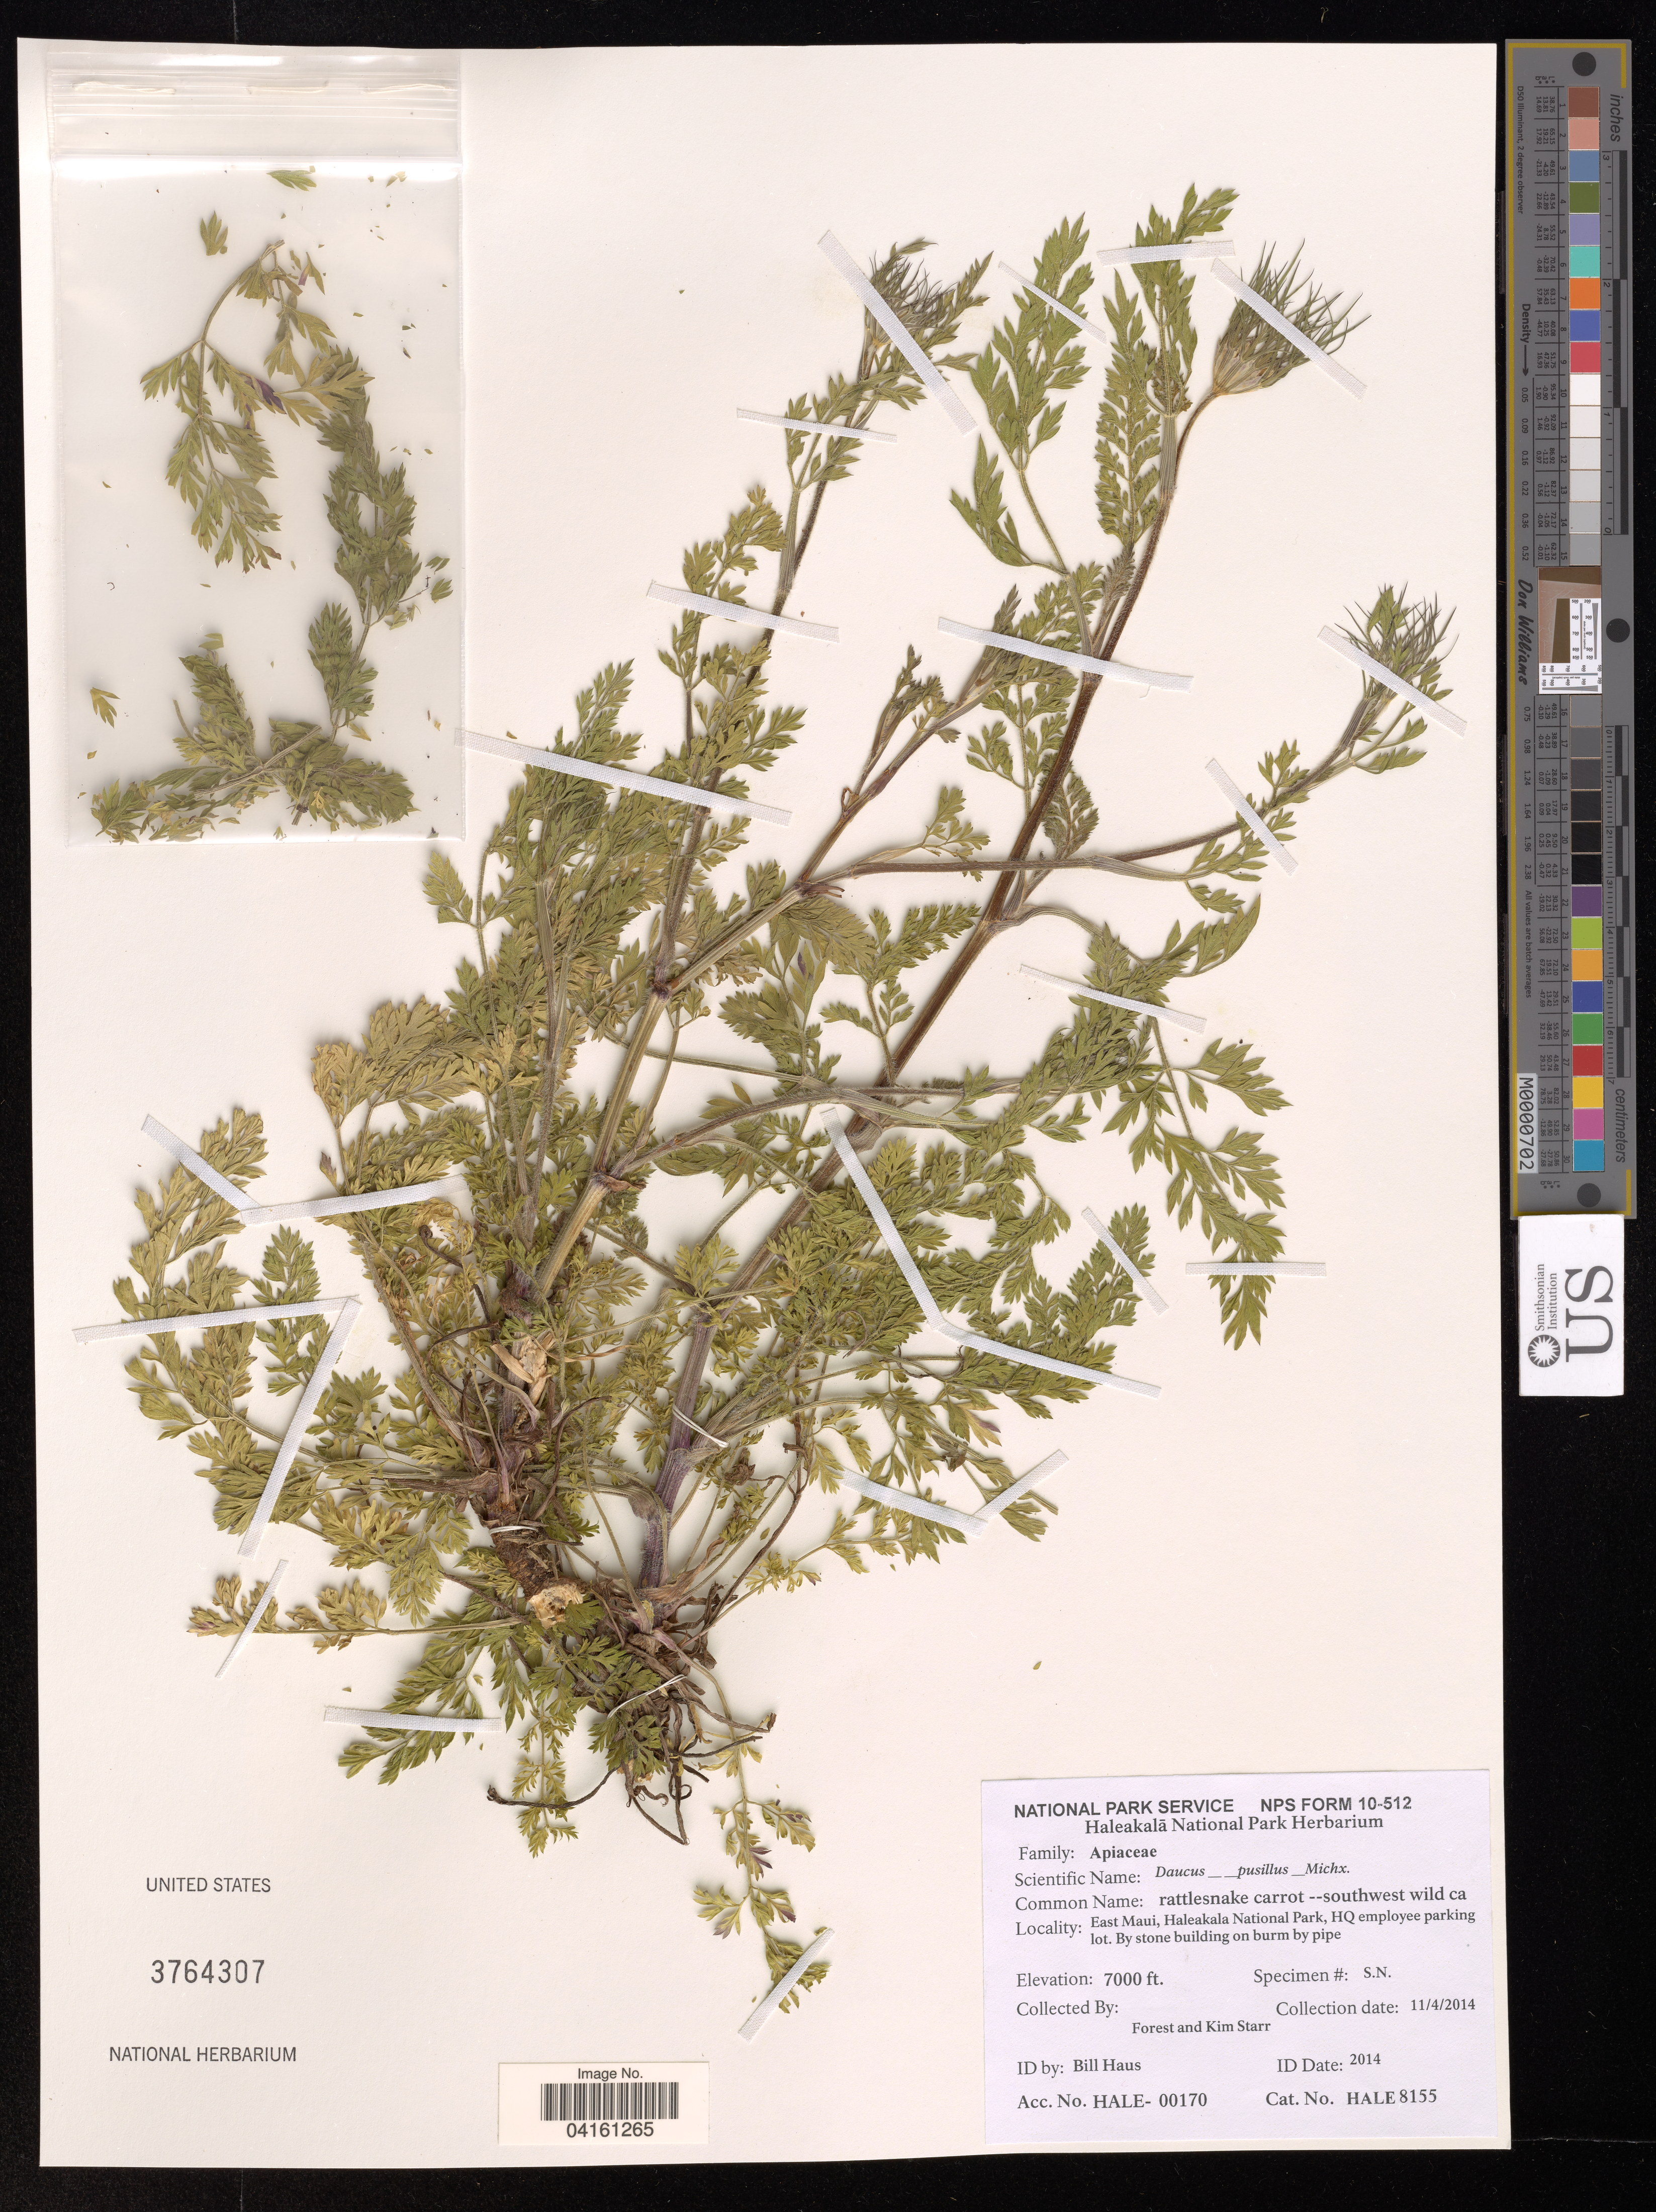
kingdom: Plantae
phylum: Tracheophyta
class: Magnoliopsida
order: Apiales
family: Apiaceae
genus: Daucus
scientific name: Daucus pusillus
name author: Michx.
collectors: F. Starr & K. Starr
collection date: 2014-11-04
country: United States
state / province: Hawaii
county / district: Maui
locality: East Maui, Haleakala National Park, HQ employee parking lot. By stone building on burn by pipe.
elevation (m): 2134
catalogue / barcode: US 3764307